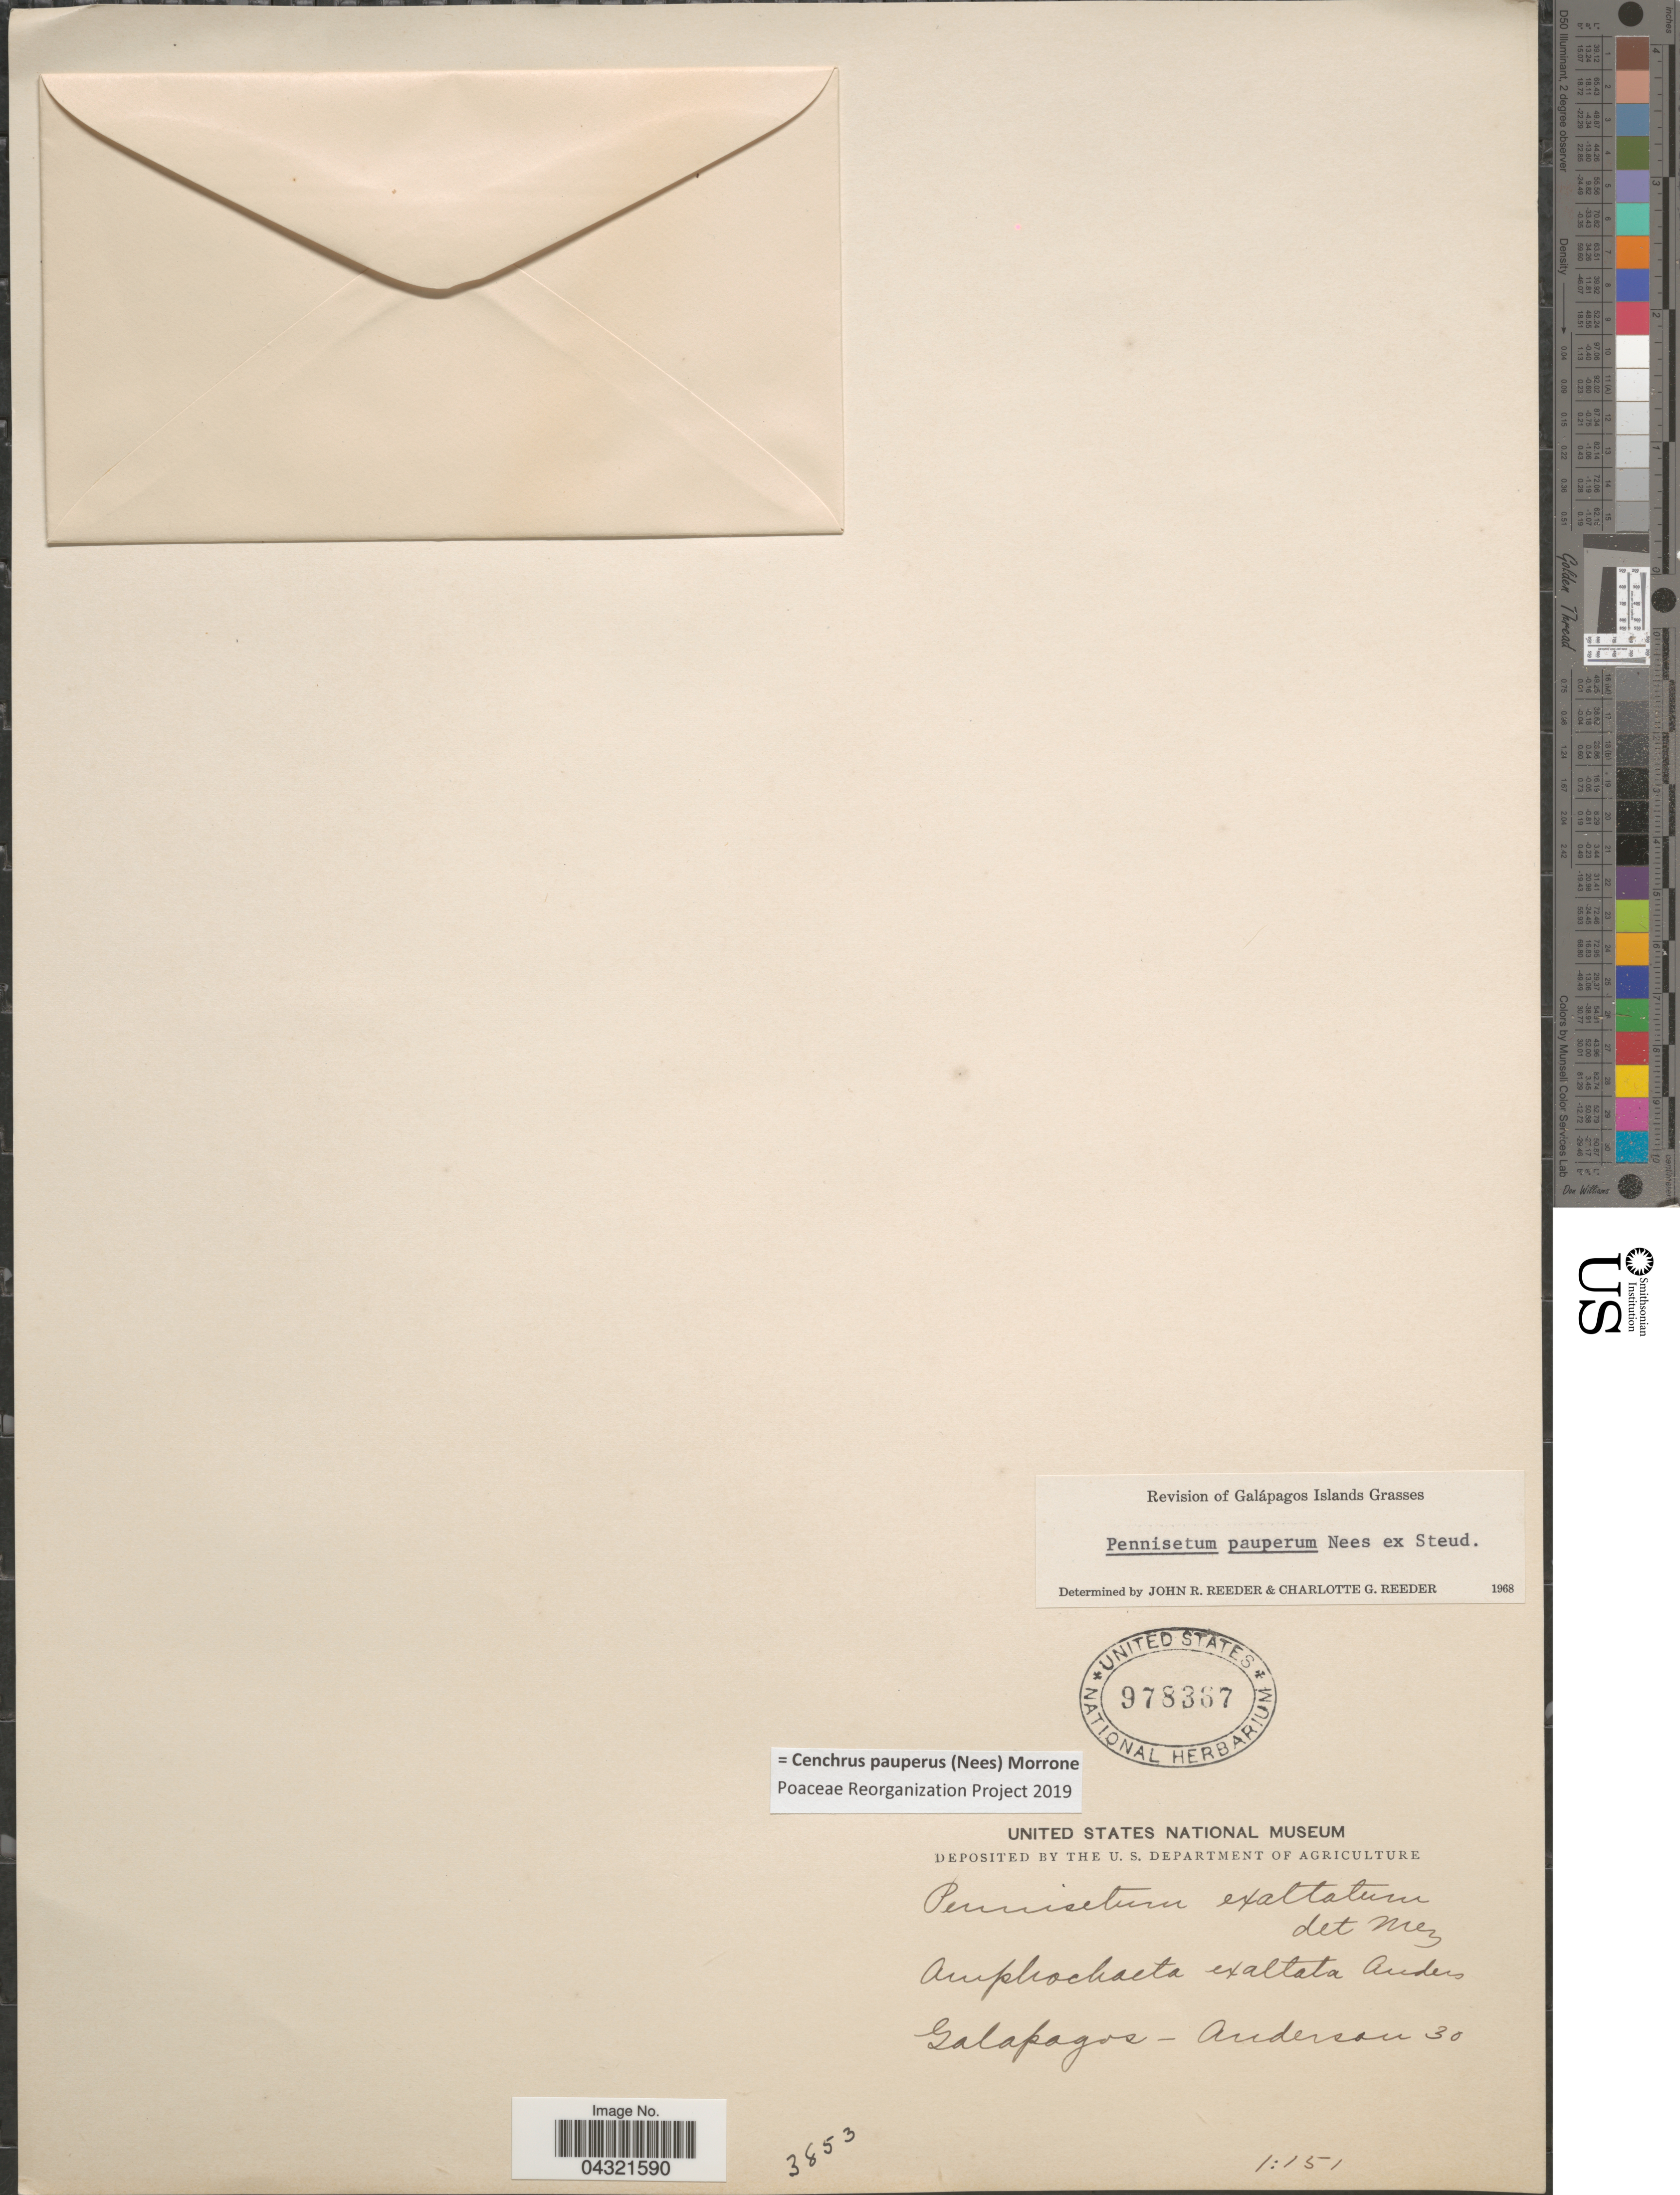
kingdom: Plantae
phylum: Tracheophyta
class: Liliopsida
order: Poales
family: Poaceae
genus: Cenchrus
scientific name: Cenchrus pauperus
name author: (Nees) Morrone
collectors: -- Anderson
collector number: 30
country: Ecuador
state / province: Colón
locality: Galapagos.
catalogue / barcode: US 978367